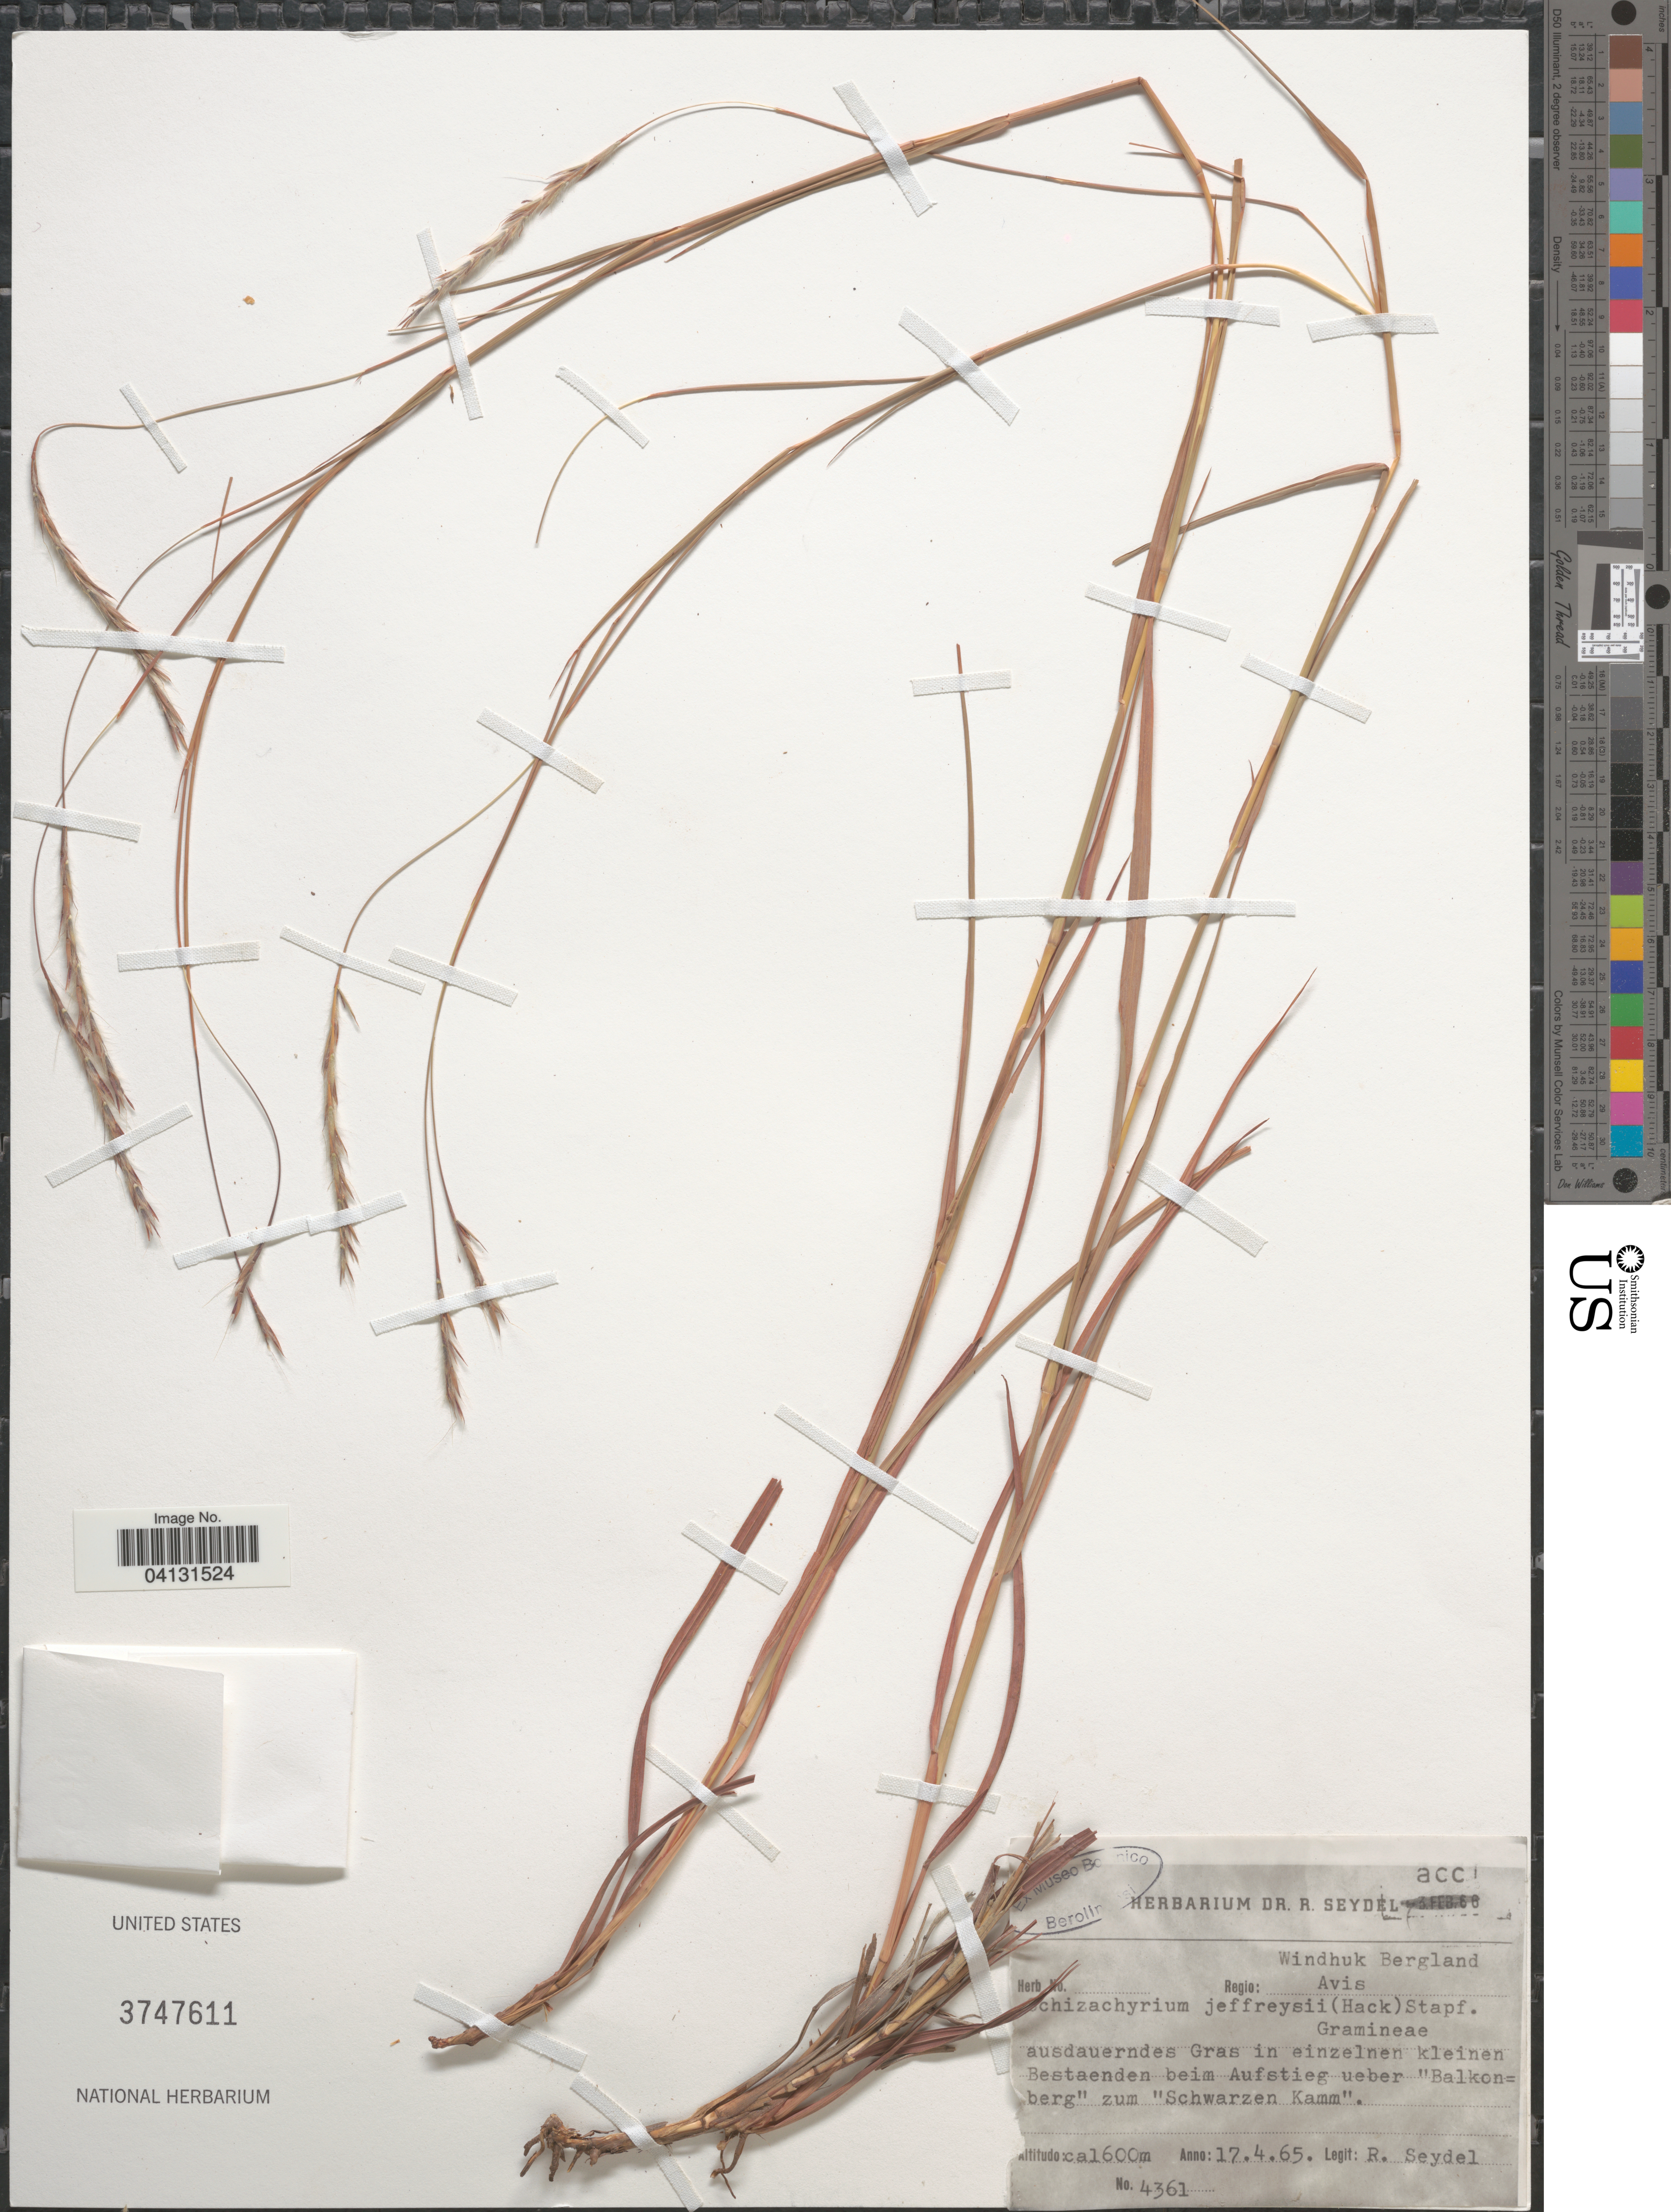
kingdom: Plantae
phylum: Tracheophyta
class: Liliopsida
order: Poales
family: Poaceae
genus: Schizachyrium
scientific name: Schizachyrium jeffreysii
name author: (Hack.) Stapf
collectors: R. Seydel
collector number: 4361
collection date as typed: Transcribed d/m/y: 17/4/65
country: Namibia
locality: Windhuk Bergland. Regio: Avis. Ausdauerndes Gras in einzelnen kleinen Bestaenden beim Aufstieg ueber "Balkonberg" zum "Schwarzen Kamm".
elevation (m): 1600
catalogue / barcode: US 3747611